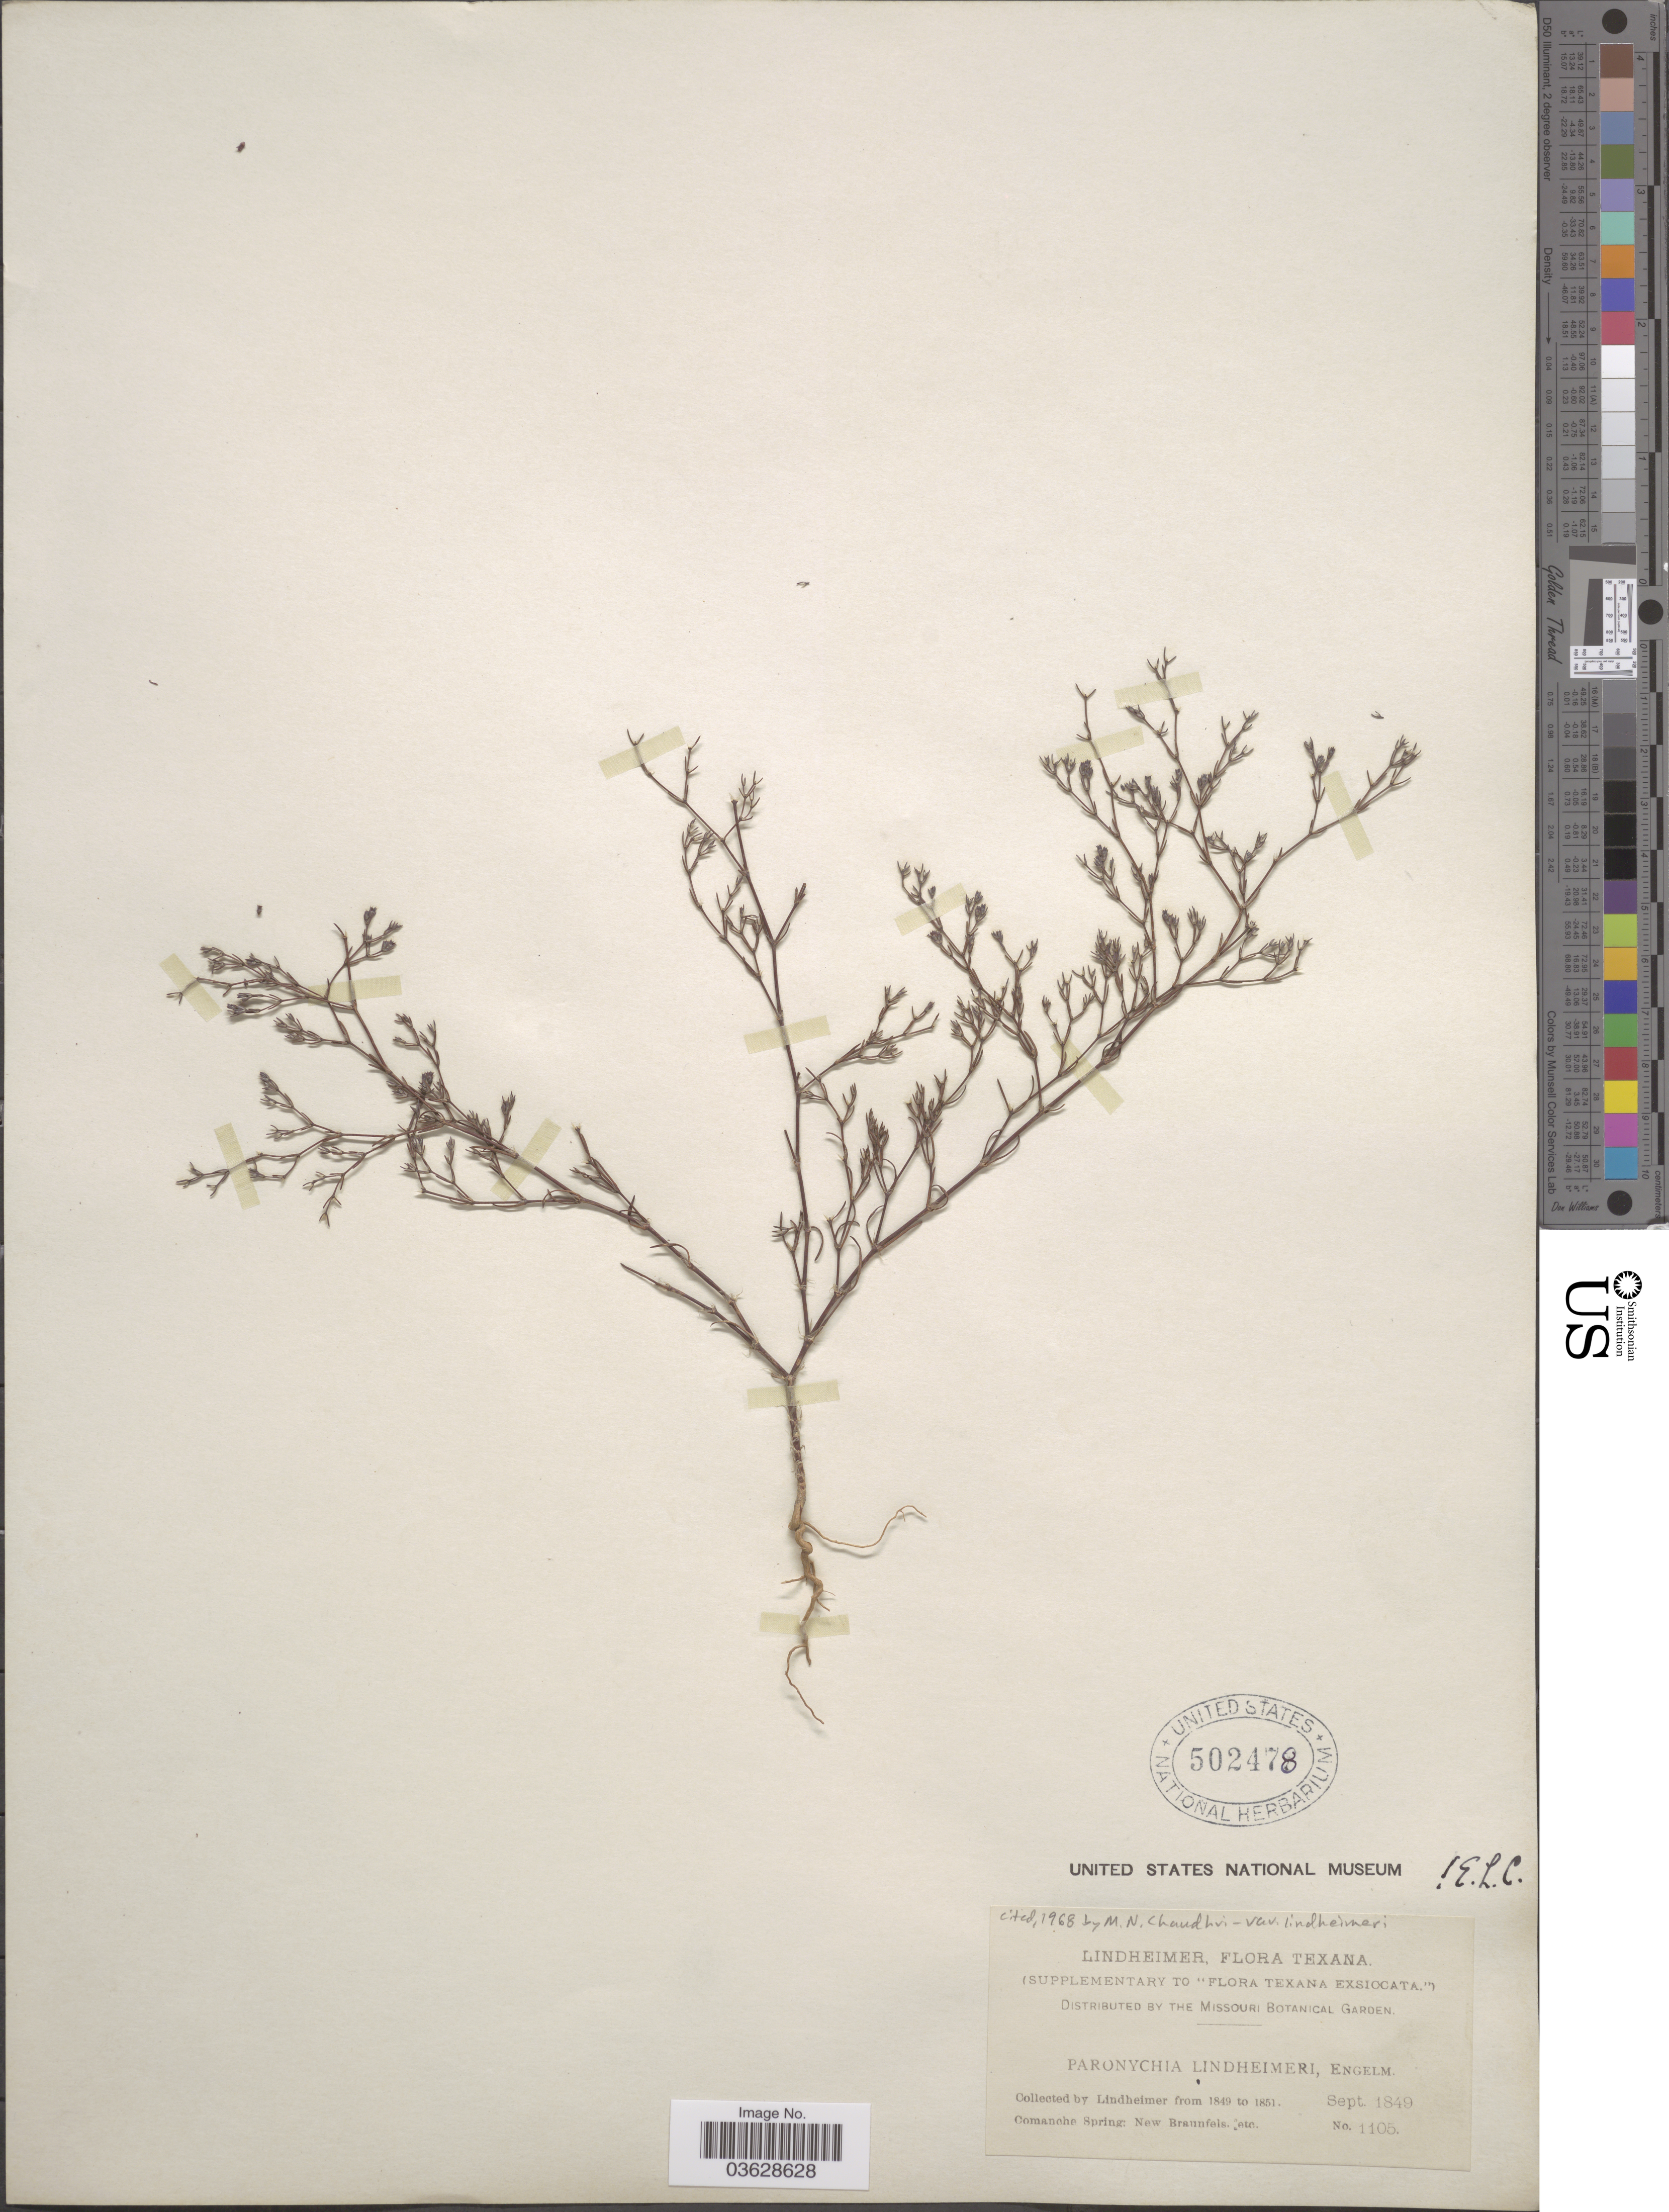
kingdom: Plantae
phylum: Tracheophyta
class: Magnoliopsida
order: Caryophyllales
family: Caryophyllaceae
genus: Paronychia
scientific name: Paronychia lindheimeri var. lindheimeri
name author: Engelm. ex A. Gray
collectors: -. Lindheimer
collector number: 1105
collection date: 1849-09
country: United States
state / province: Texas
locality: Comanche Spring: New Braunfels, etc.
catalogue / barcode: US 502478